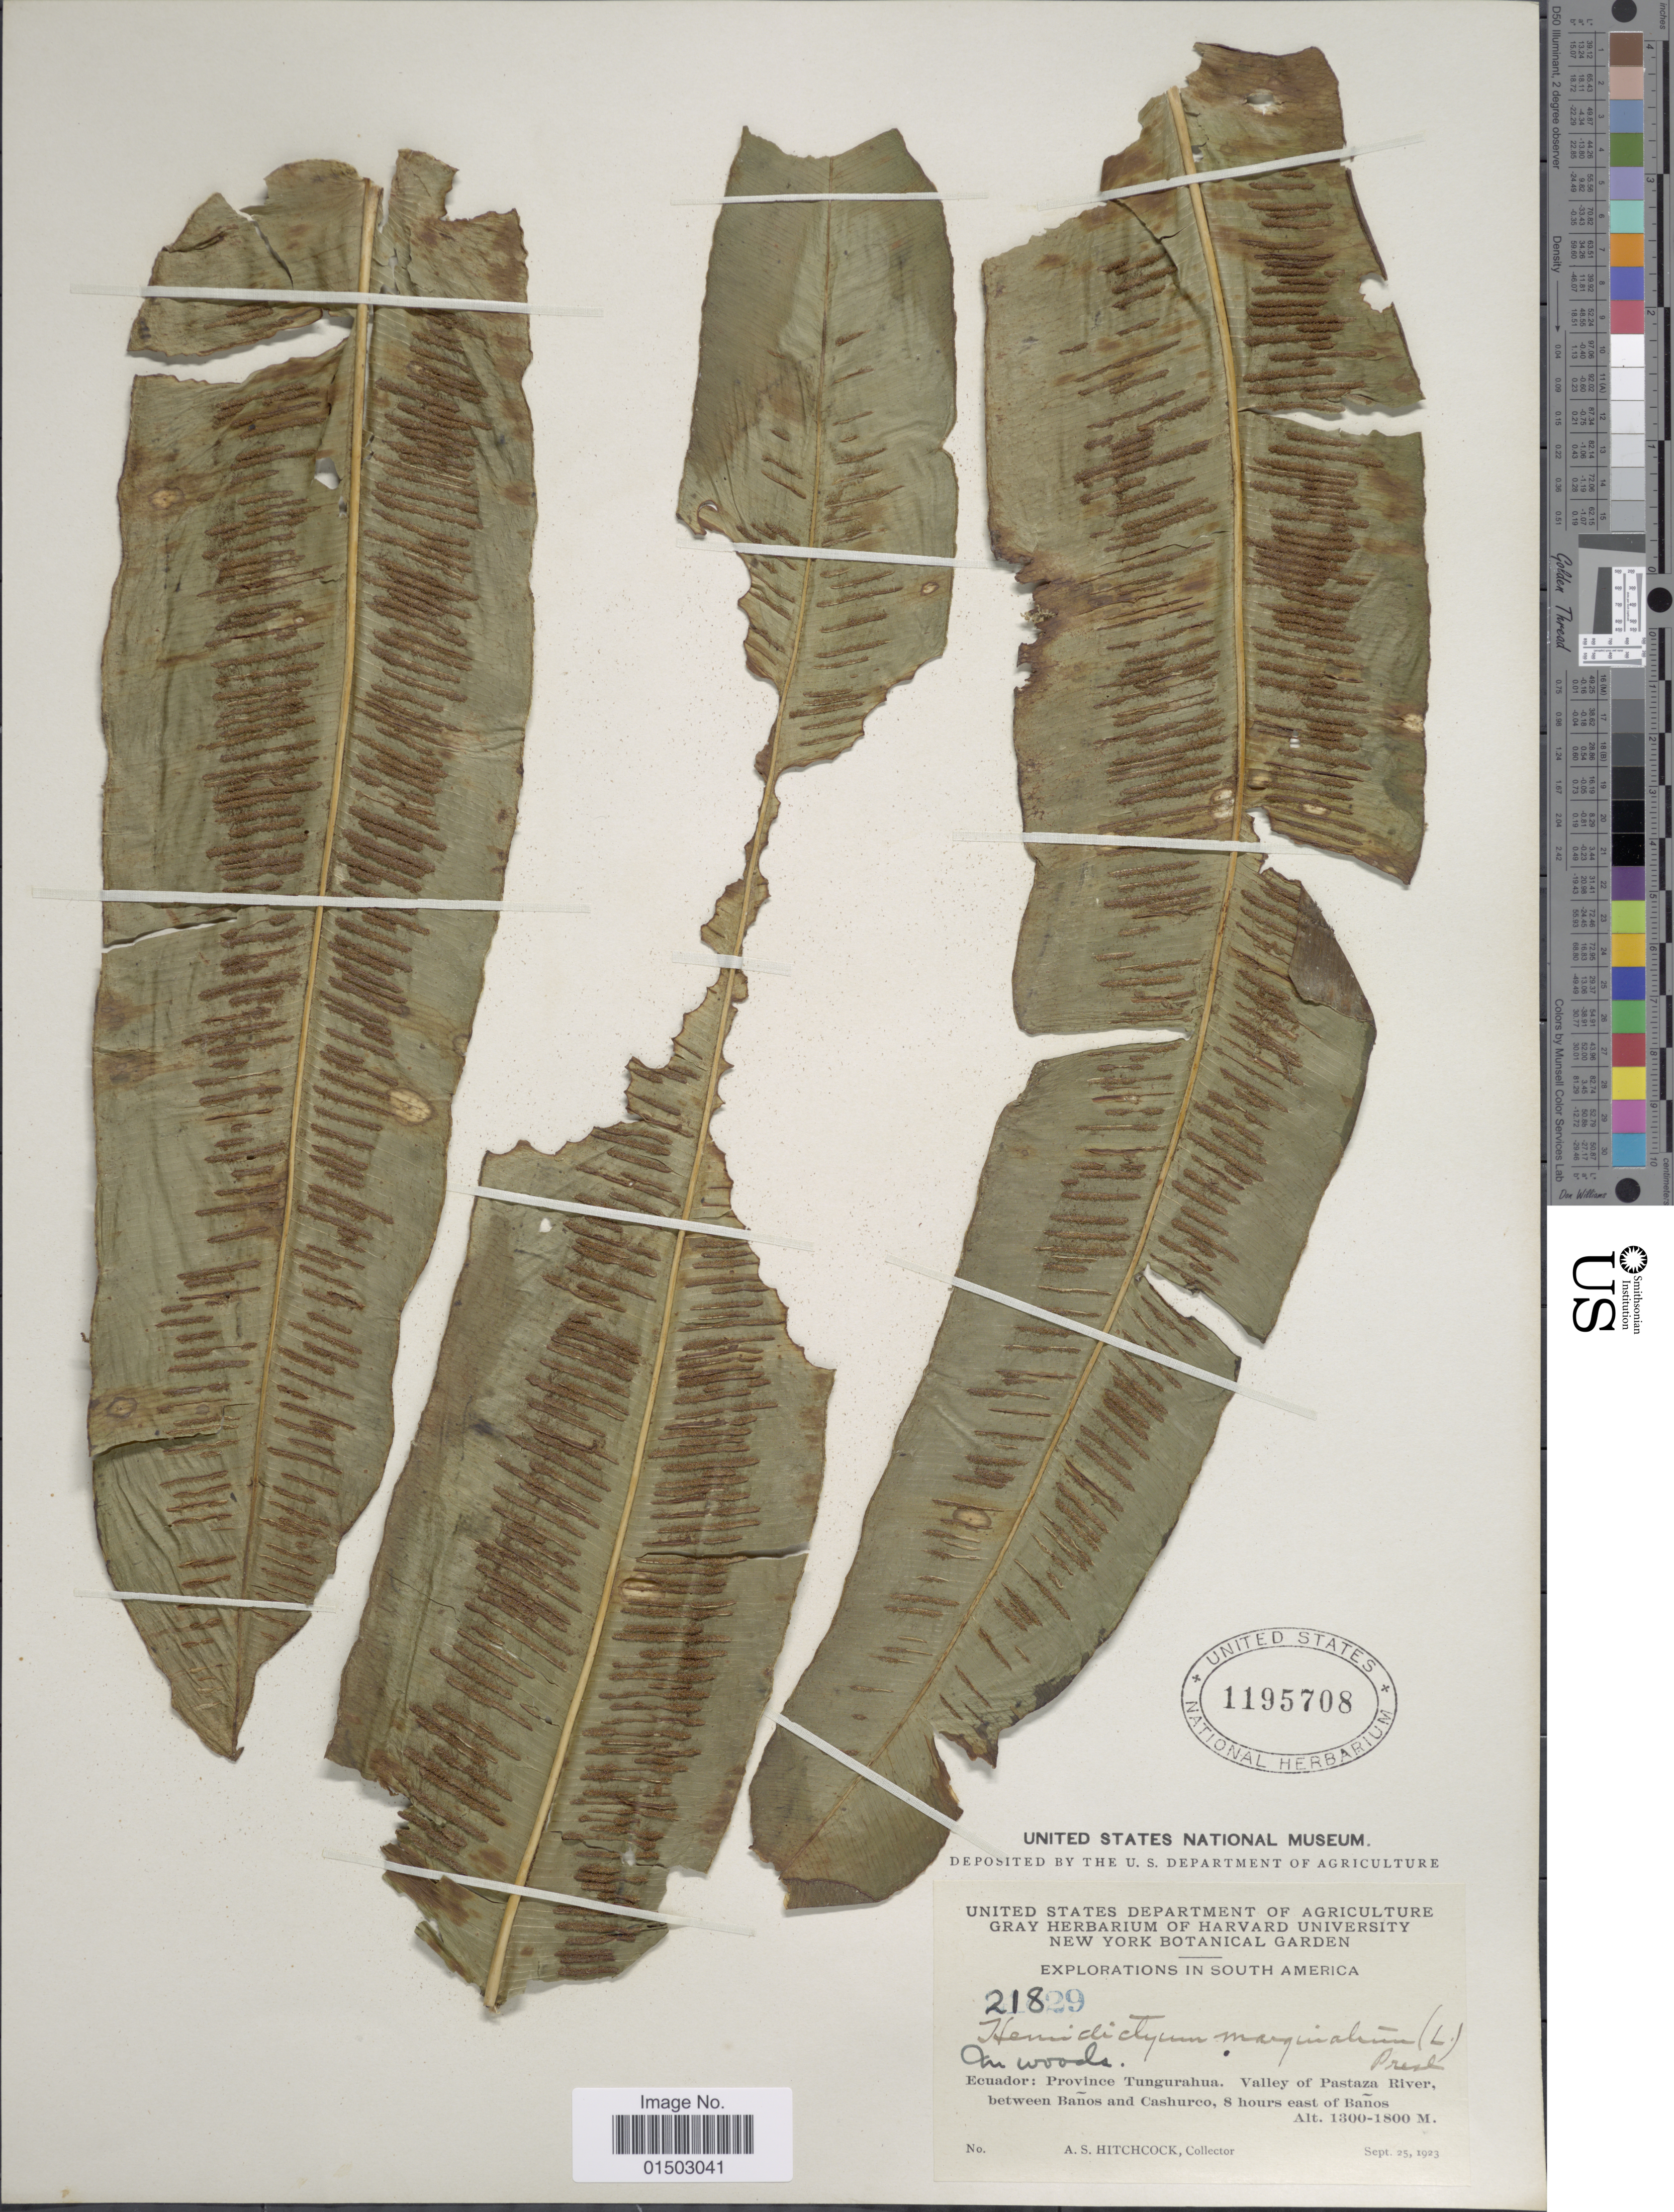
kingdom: Plantae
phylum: Tracheophyta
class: Polypodiopsida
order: Polypodiales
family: Hemidictyaceae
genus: Hemidictyum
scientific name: Hemidictyum marginatum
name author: (L.) C. Presl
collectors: A. S. Hitchcock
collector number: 21829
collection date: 1923-09-25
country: Ecuador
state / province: Tungurahua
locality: Province of Tungurahua. Valley of Pastaza River, between Banos and Cashurco, 8 hours east of Banos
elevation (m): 1300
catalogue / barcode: US 1195708